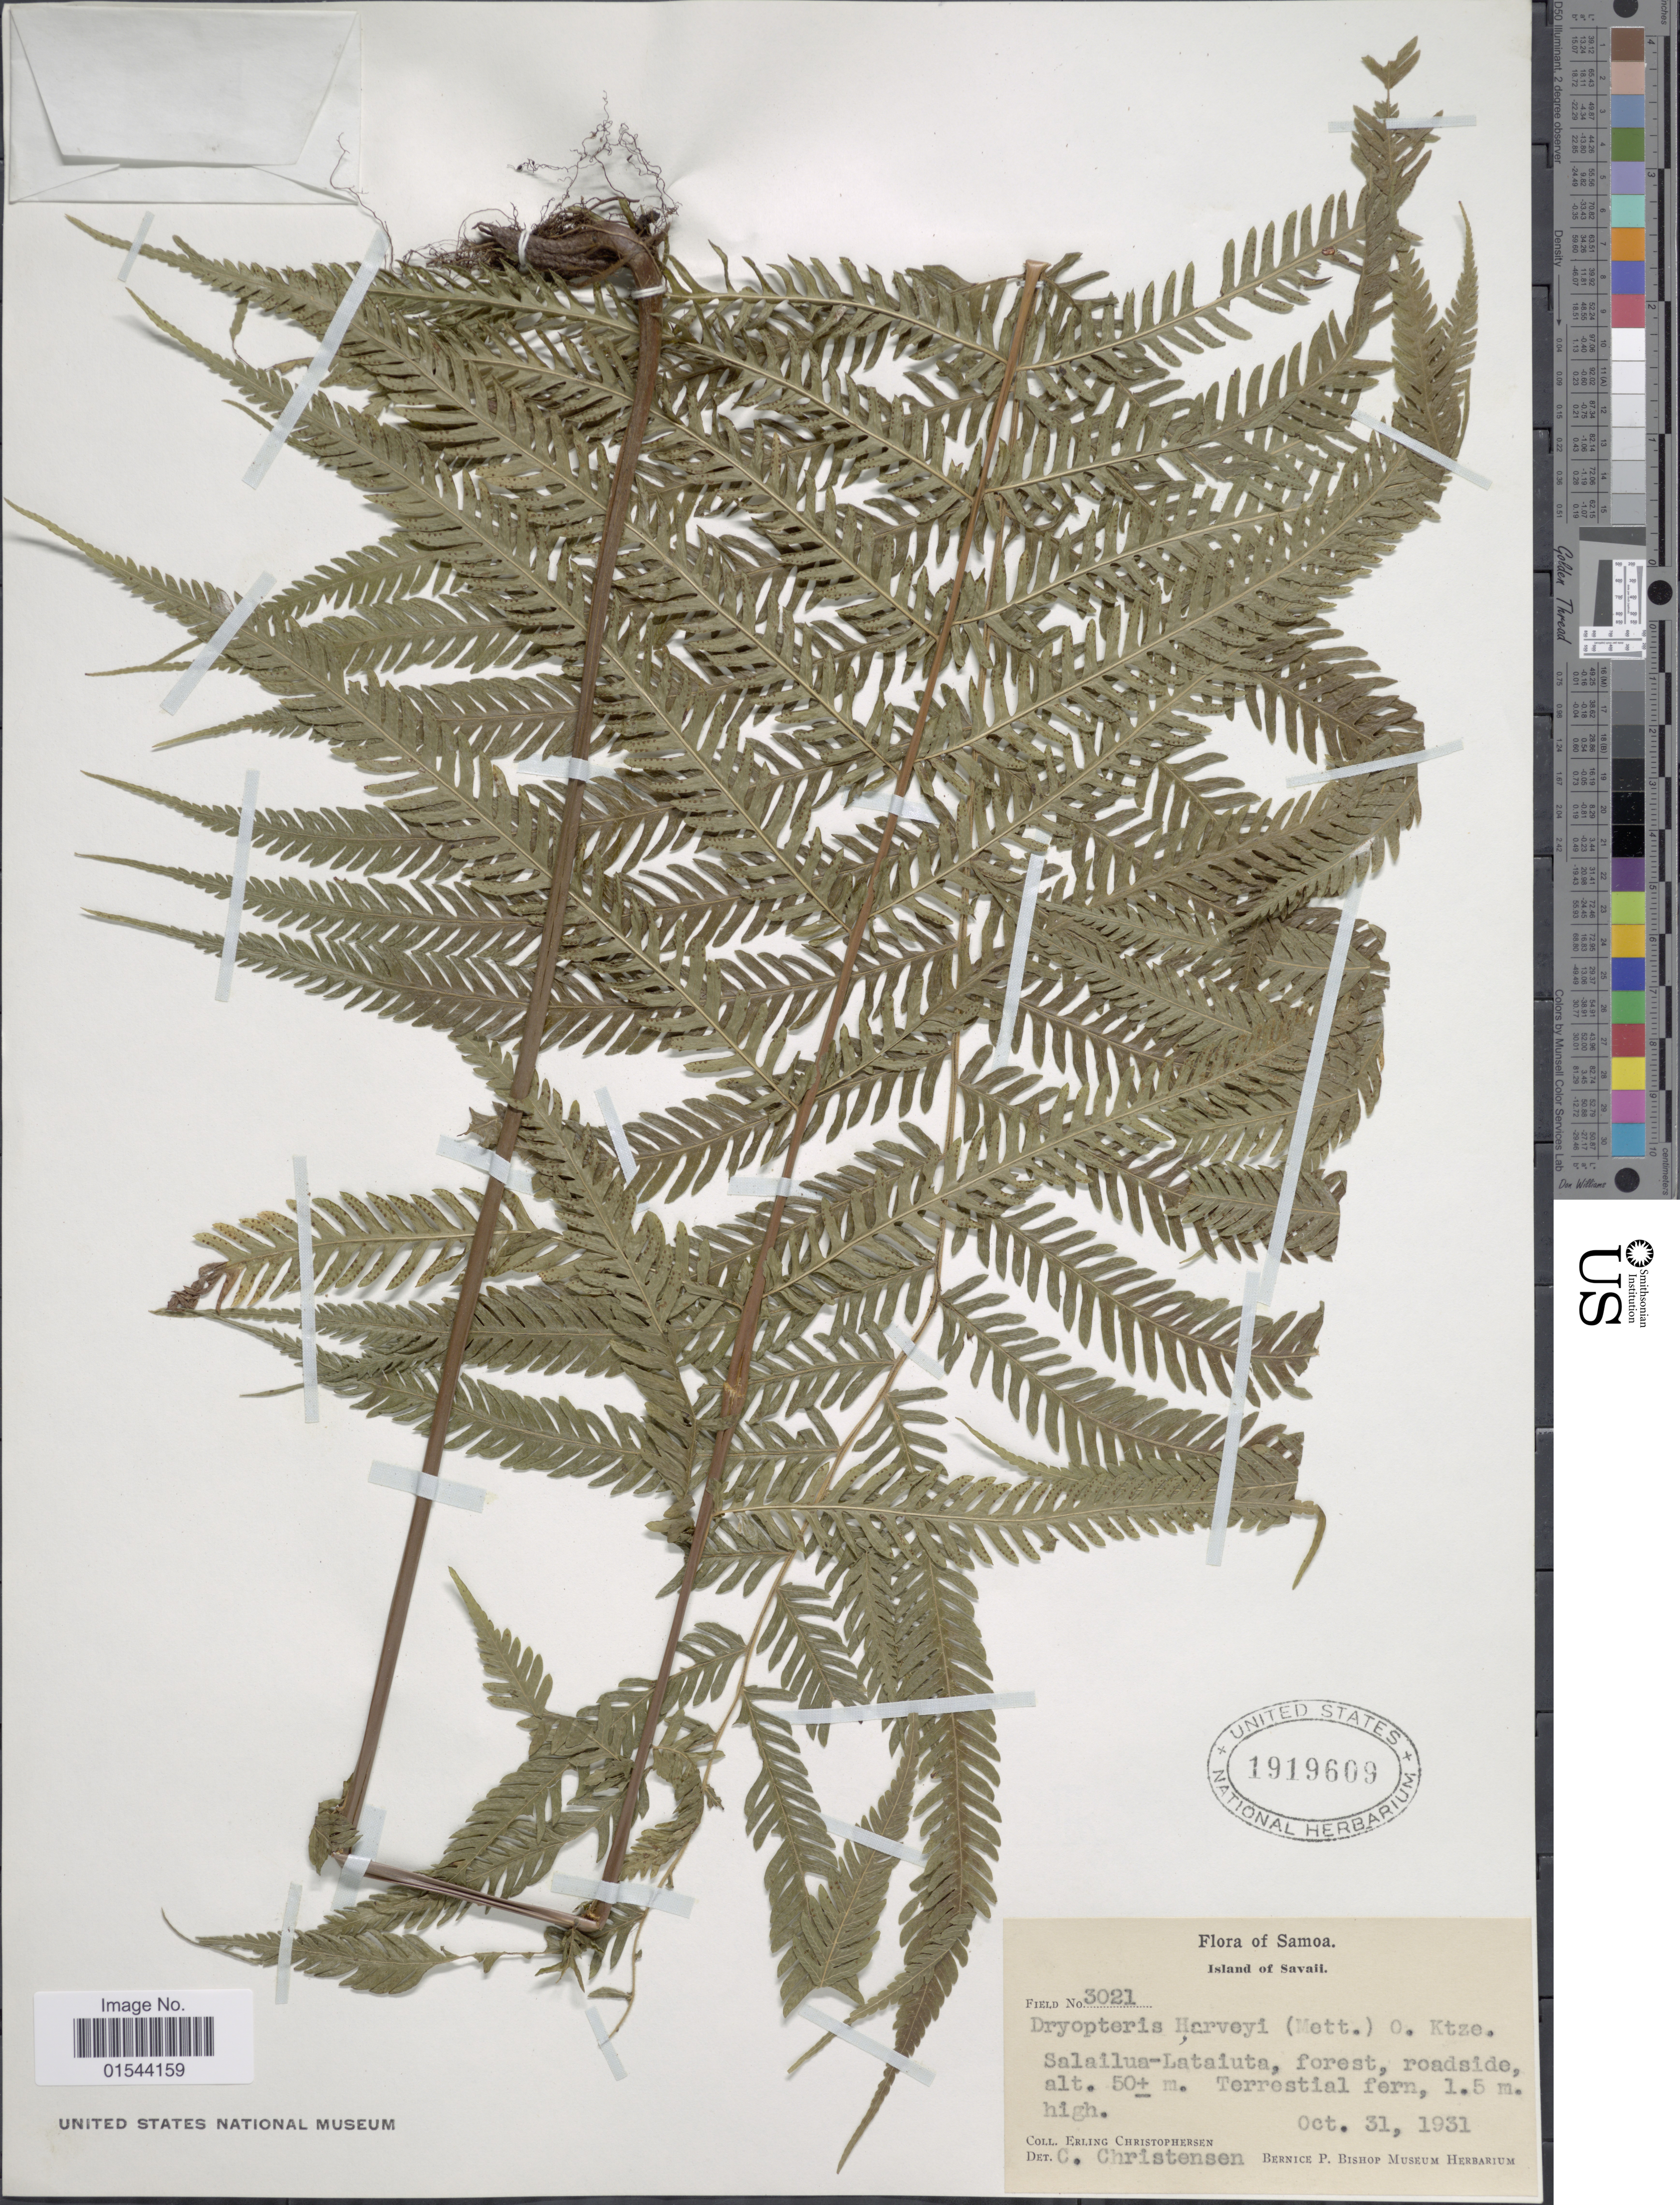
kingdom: Plantae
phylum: Tracheophyta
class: Polypodiopsida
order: Polypodiales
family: Thelypteridaceae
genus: Christella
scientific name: Christella harveyi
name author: (Mett.) Holttum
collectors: E. Christophersen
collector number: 3021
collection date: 1931-10-31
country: Samoa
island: Savai'i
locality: Island of Savaii, Salailua-Lataiuta, forest, roadsie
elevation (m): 50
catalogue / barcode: US 1919609